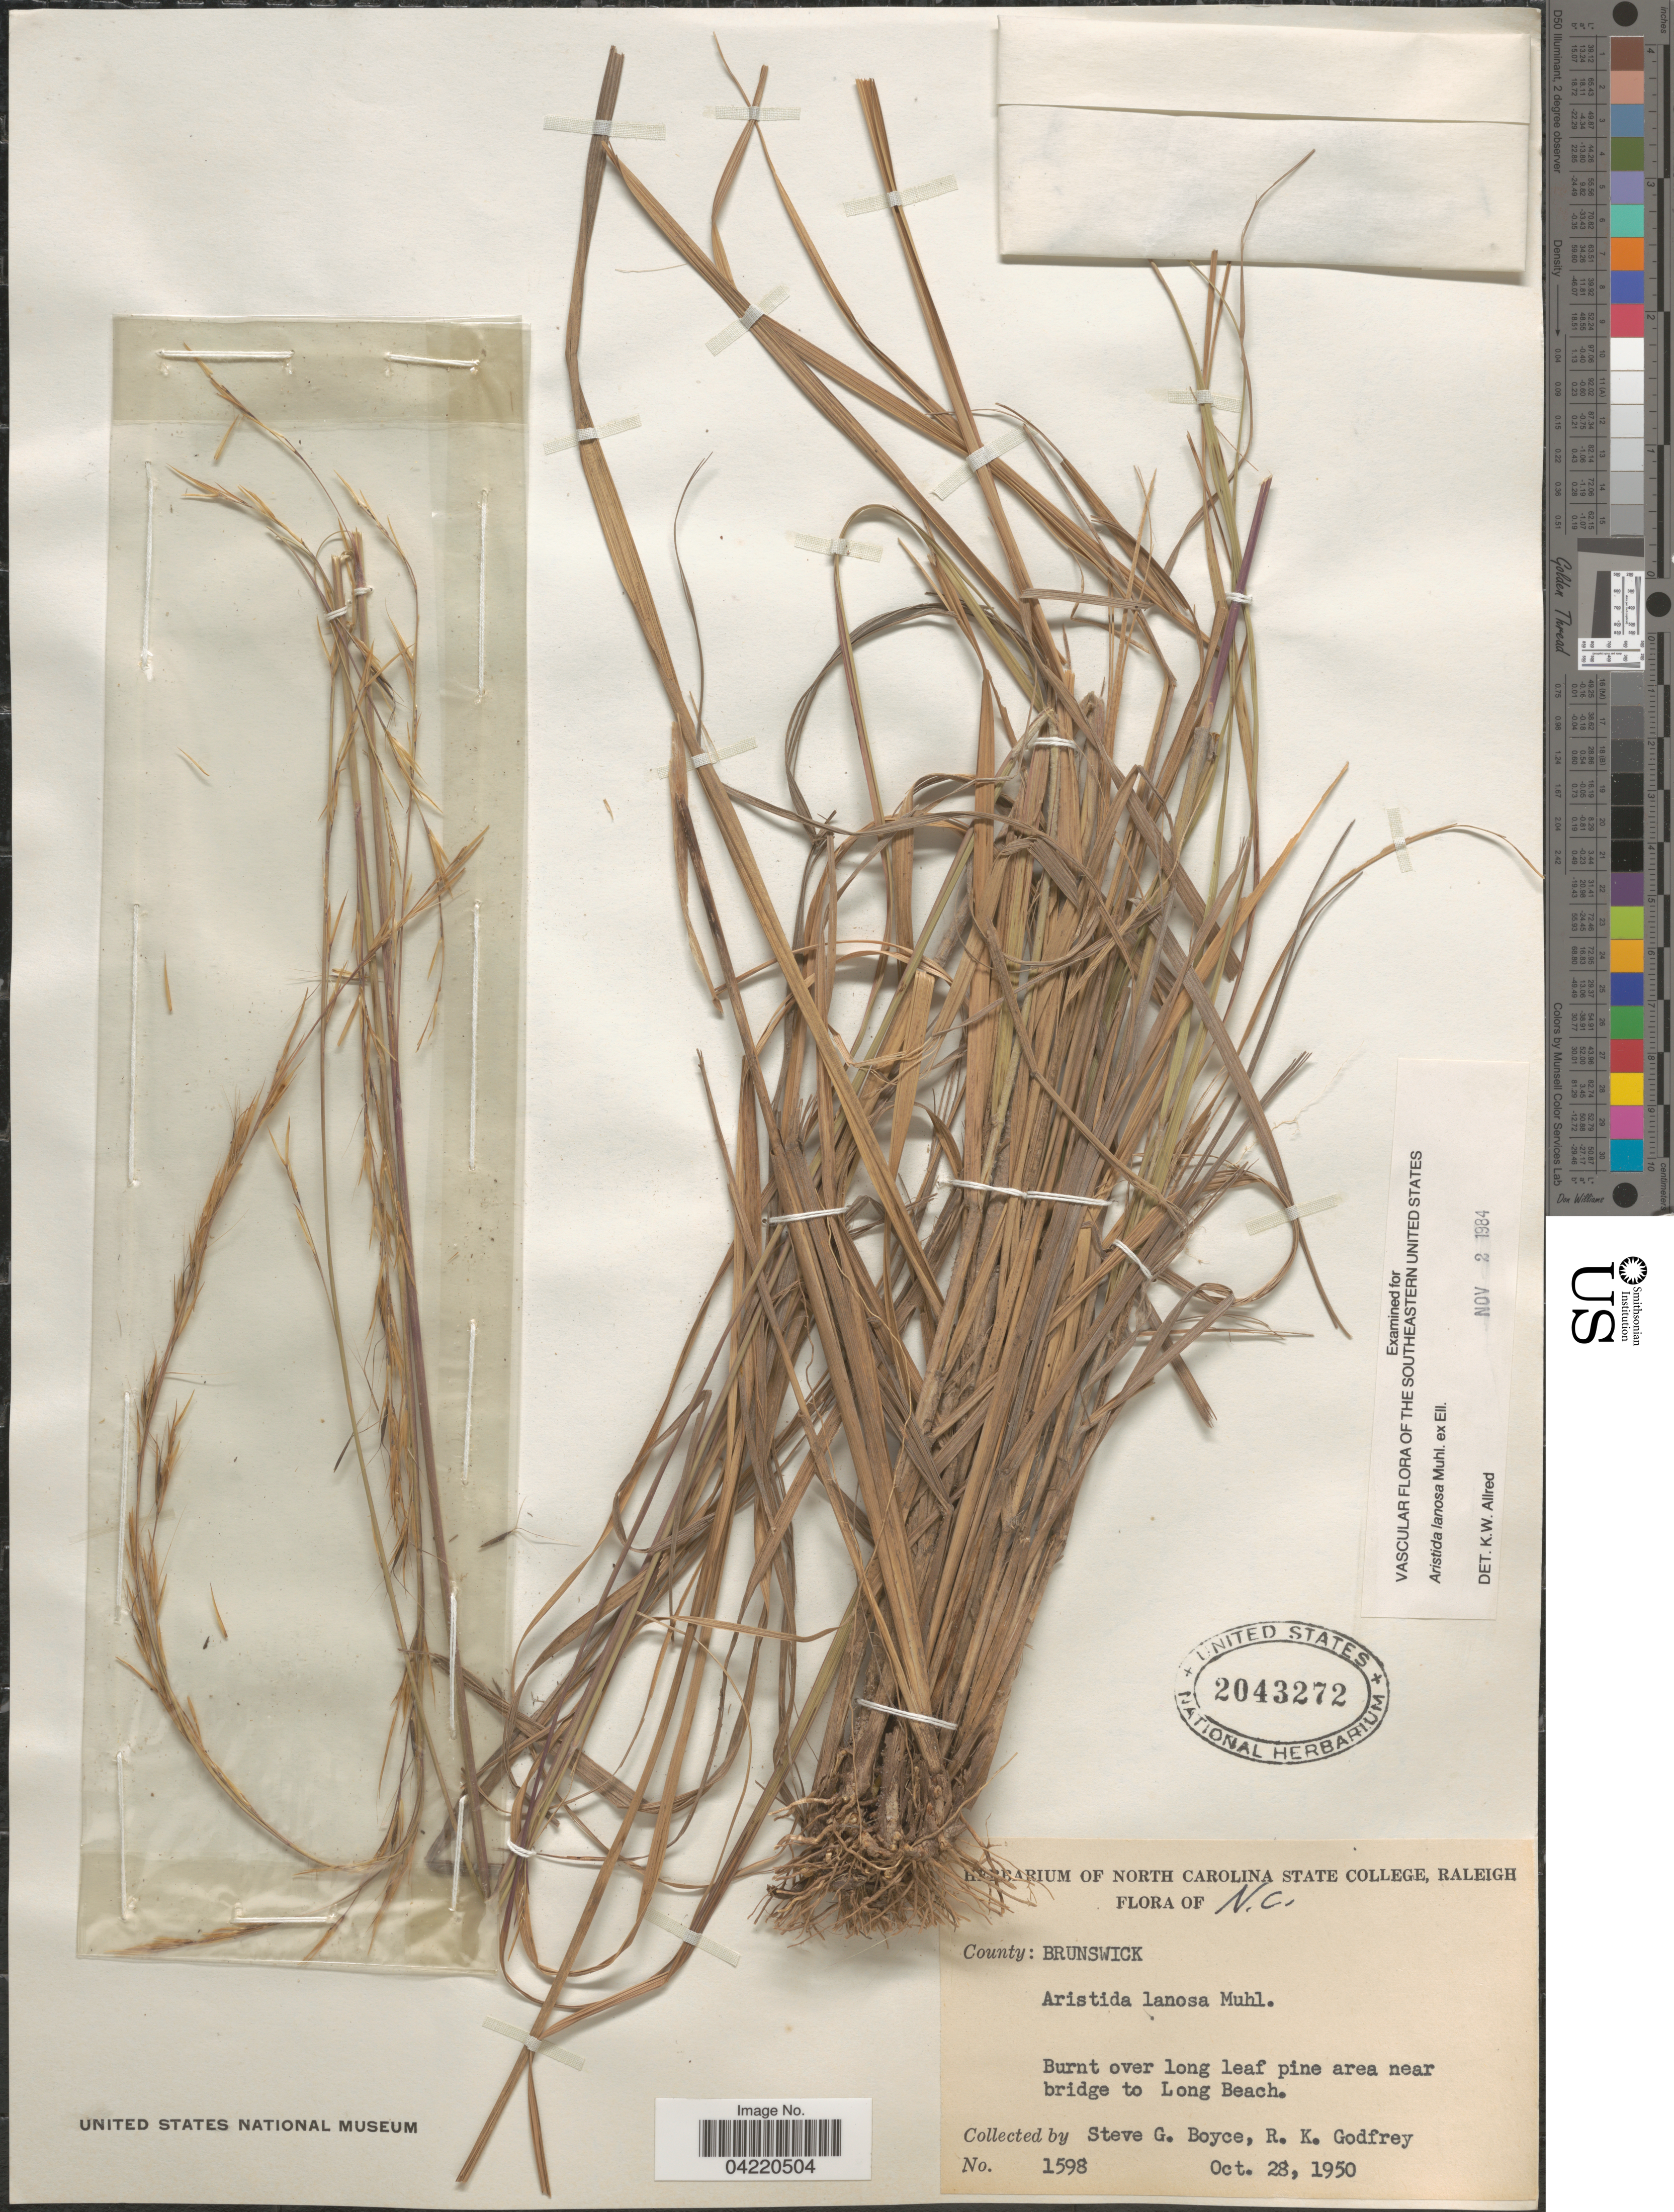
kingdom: Plantae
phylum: Tracheophyta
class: Liliopsida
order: Poales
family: Poaceae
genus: Aristida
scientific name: Aristida lanosa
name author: Muhl.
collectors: S. Boyce & R. K. Godfrey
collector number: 1598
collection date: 1950-10-28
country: United States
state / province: North Carolina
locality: County: Brunswick. Burnt over long leaf pine area near bridge to Long Beach.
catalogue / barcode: US 2043272